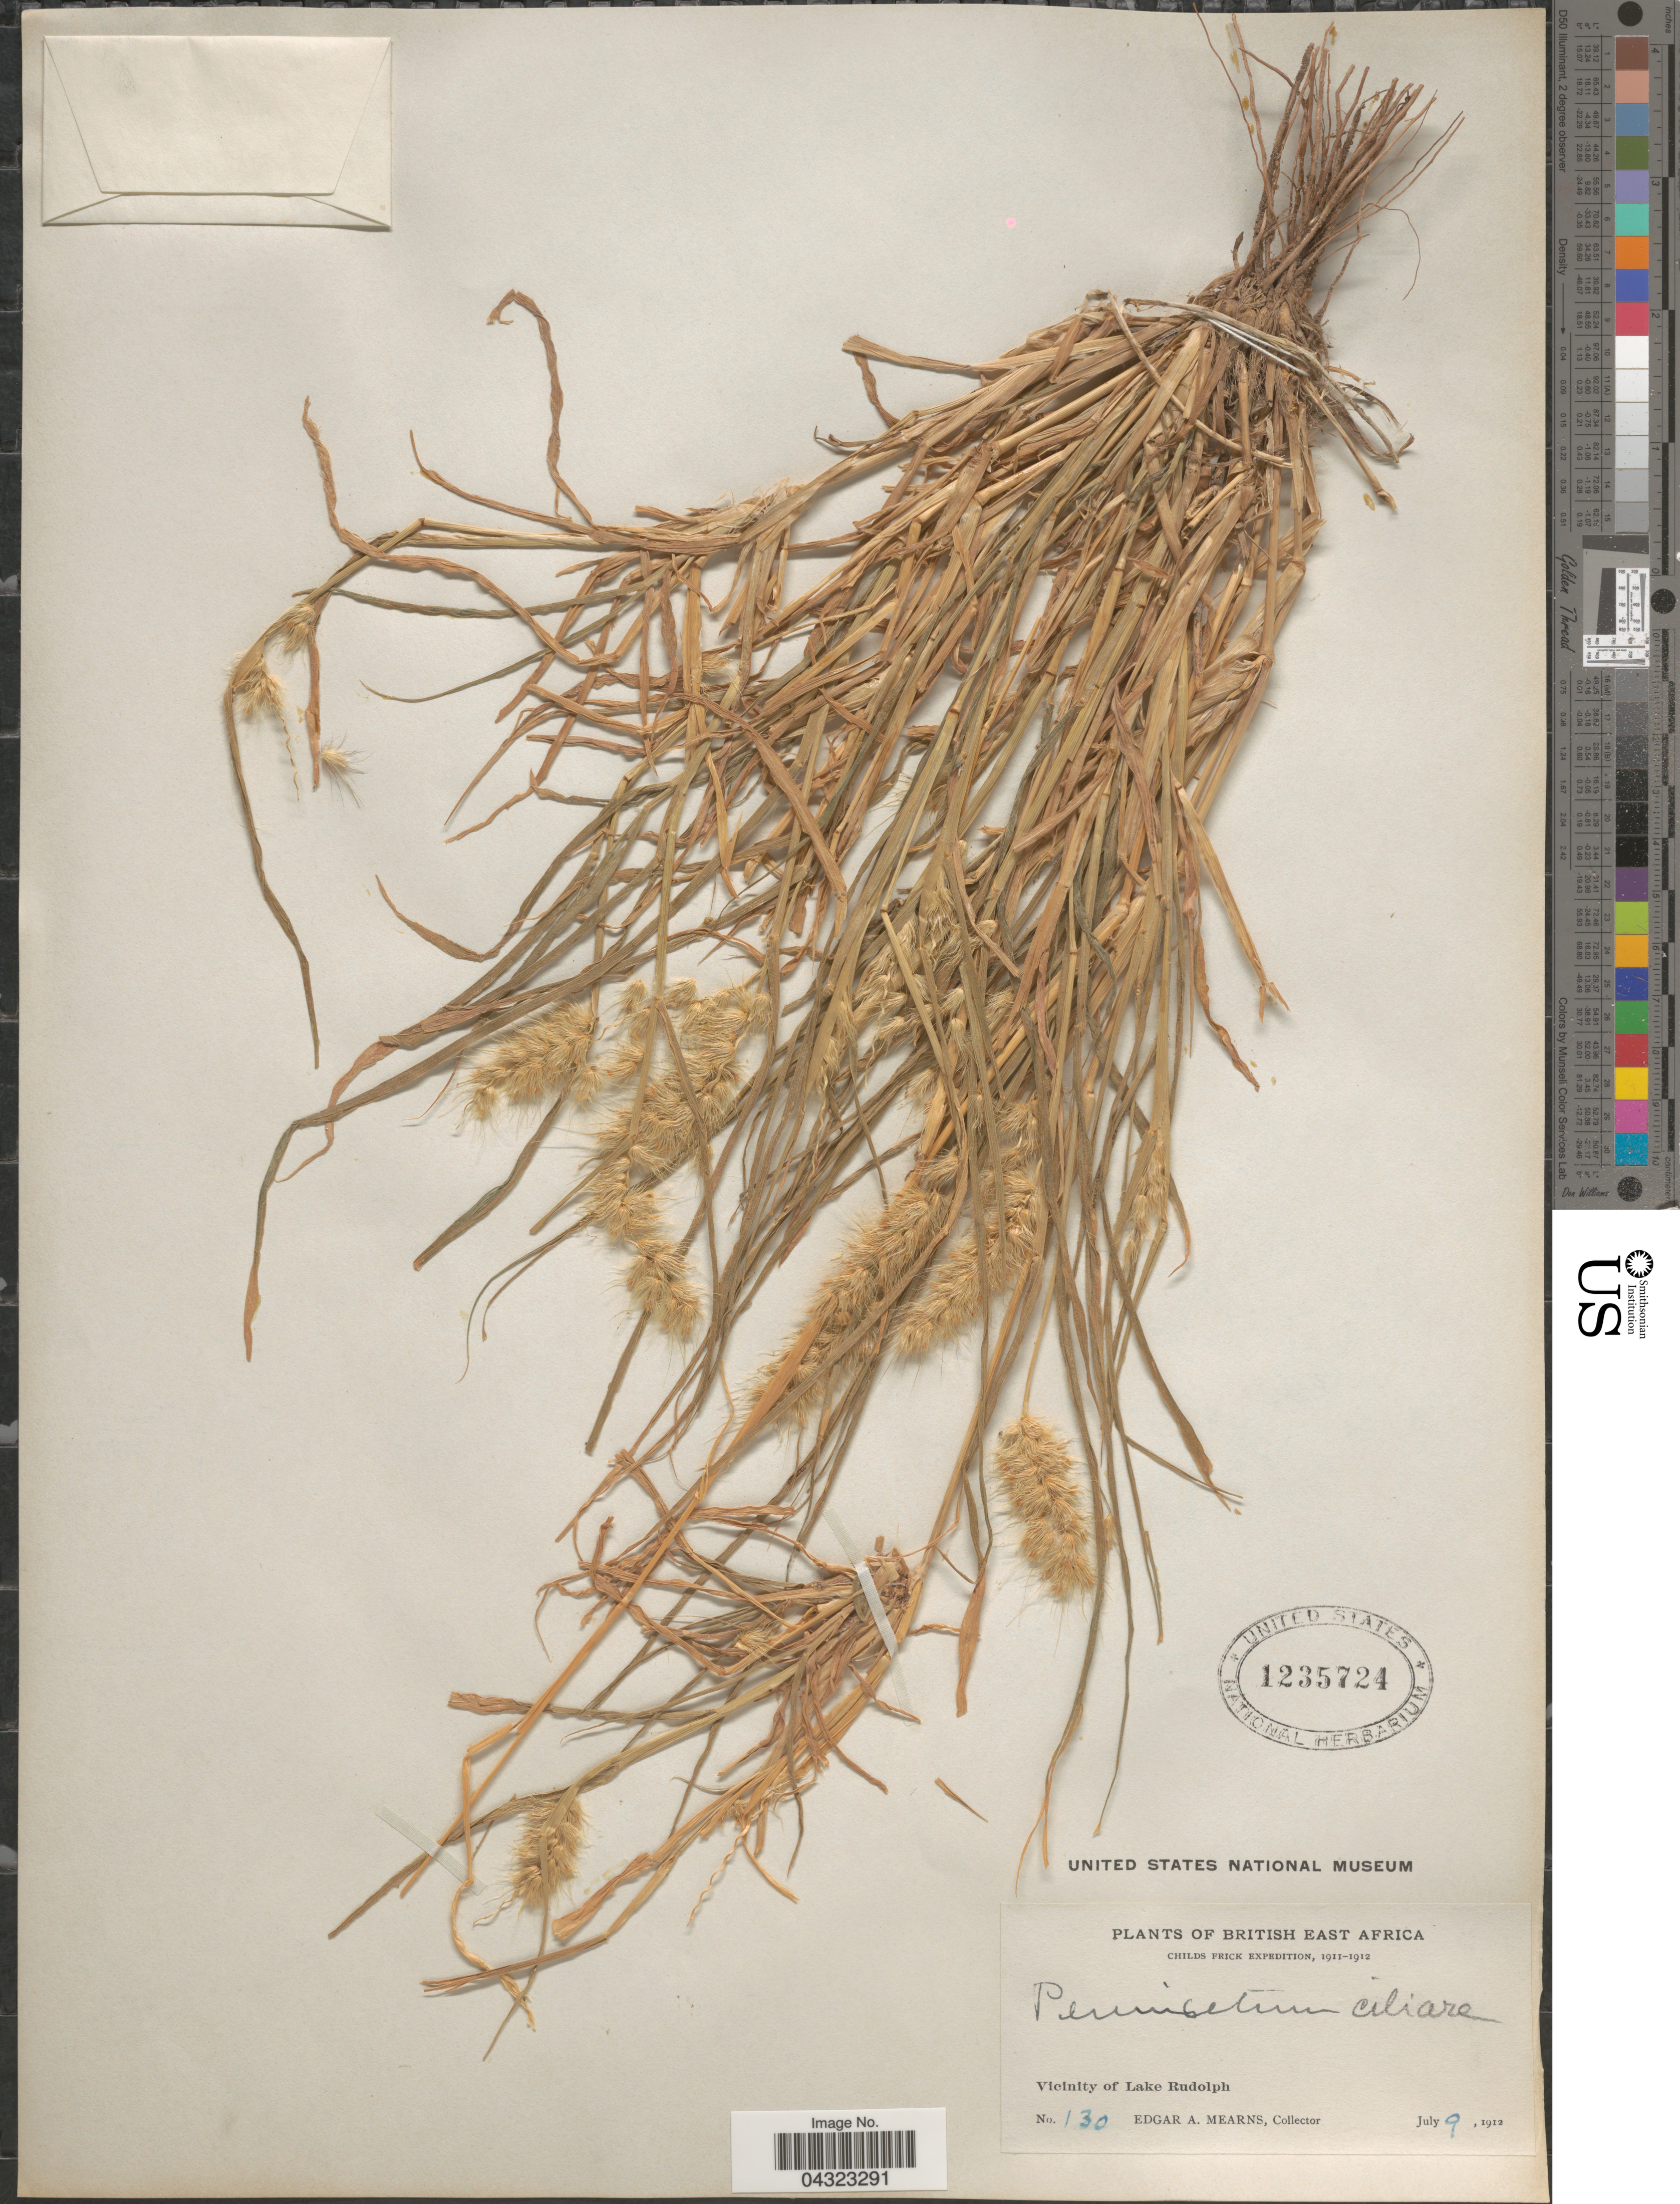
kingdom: Plantae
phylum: Tracheophyta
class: Liliopsida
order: Poales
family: Poaceae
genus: Cenchrus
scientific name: Cenchrus ciliaris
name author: L.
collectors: E. A. Mearns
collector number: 130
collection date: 1912-07-09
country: Kenya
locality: British East Africa. Childs Frick Expedition, 1911-1912. Vicinity of Lake Rudolph.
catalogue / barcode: US 1235724